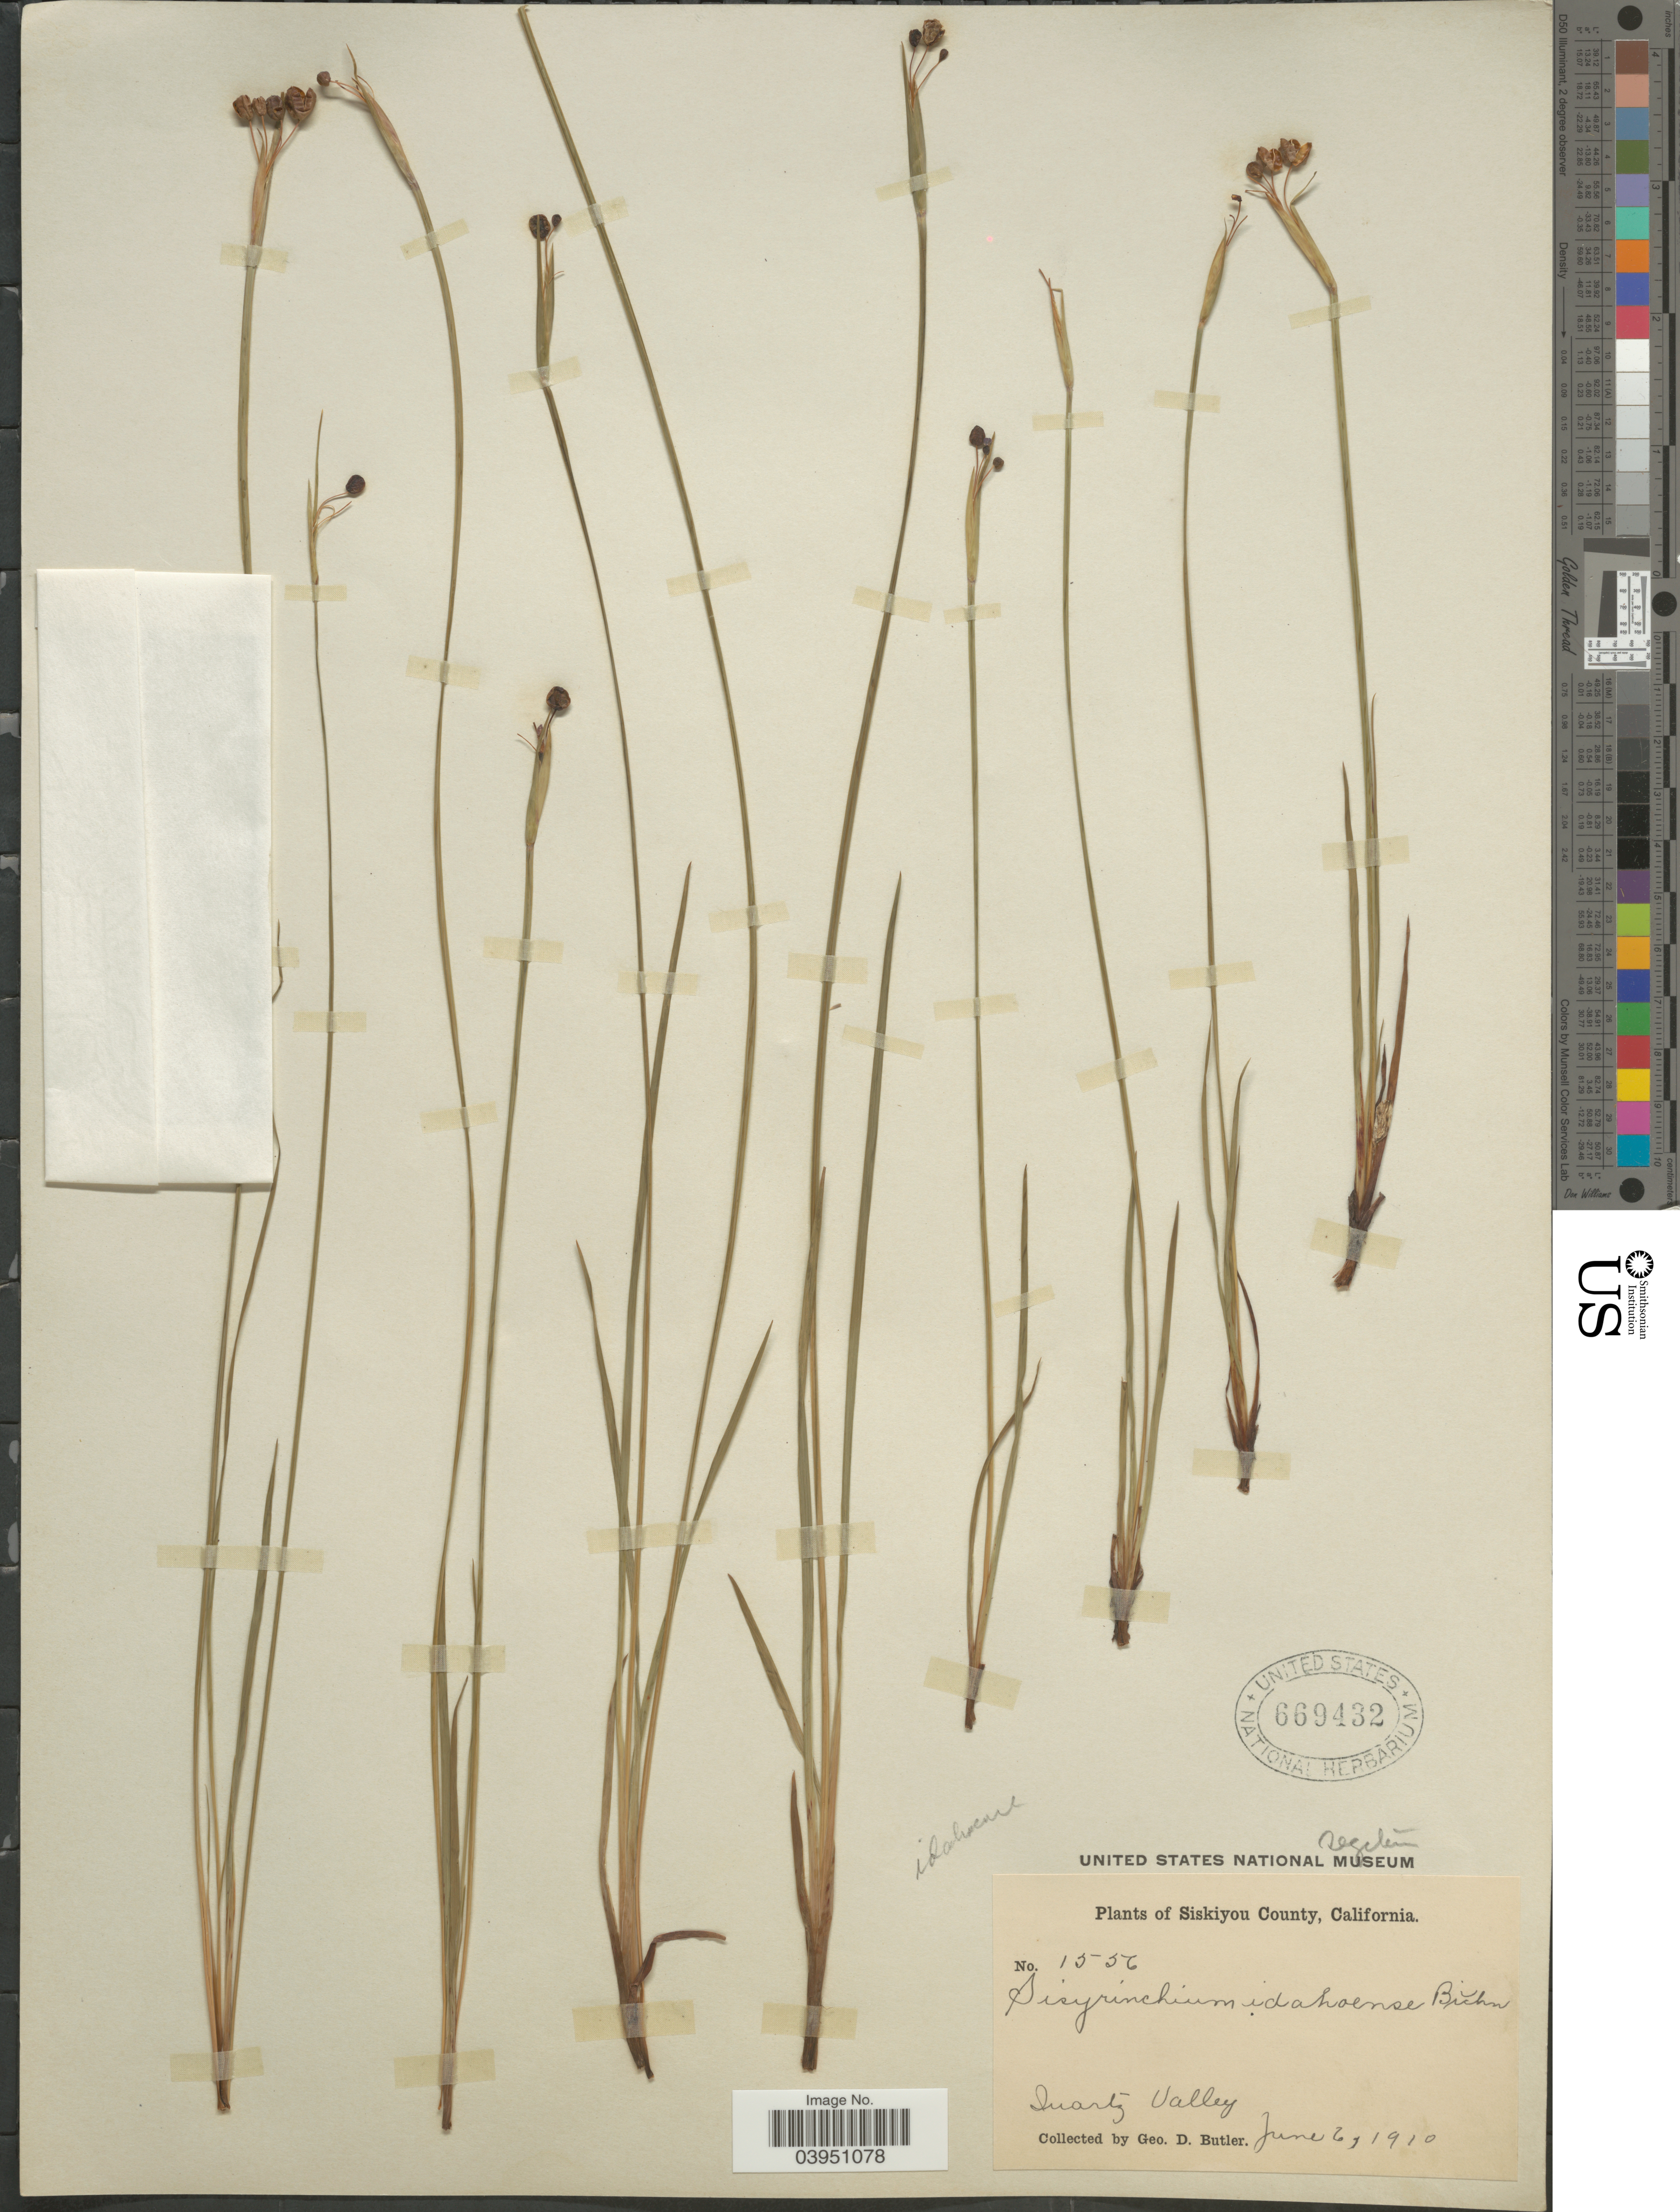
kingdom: Plantae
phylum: Tracheophyta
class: Liliopsida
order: Asparagales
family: Iridaceae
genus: Sisyrinchium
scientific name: Sisyrinchium idahoense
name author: E.P. Bicknell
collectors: G. D. Butler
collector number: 1556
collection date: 1910-06-06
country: United States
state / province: California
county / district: Siskiyou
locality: Siskiyou County. Quartz Valley.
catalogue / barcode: US 669432